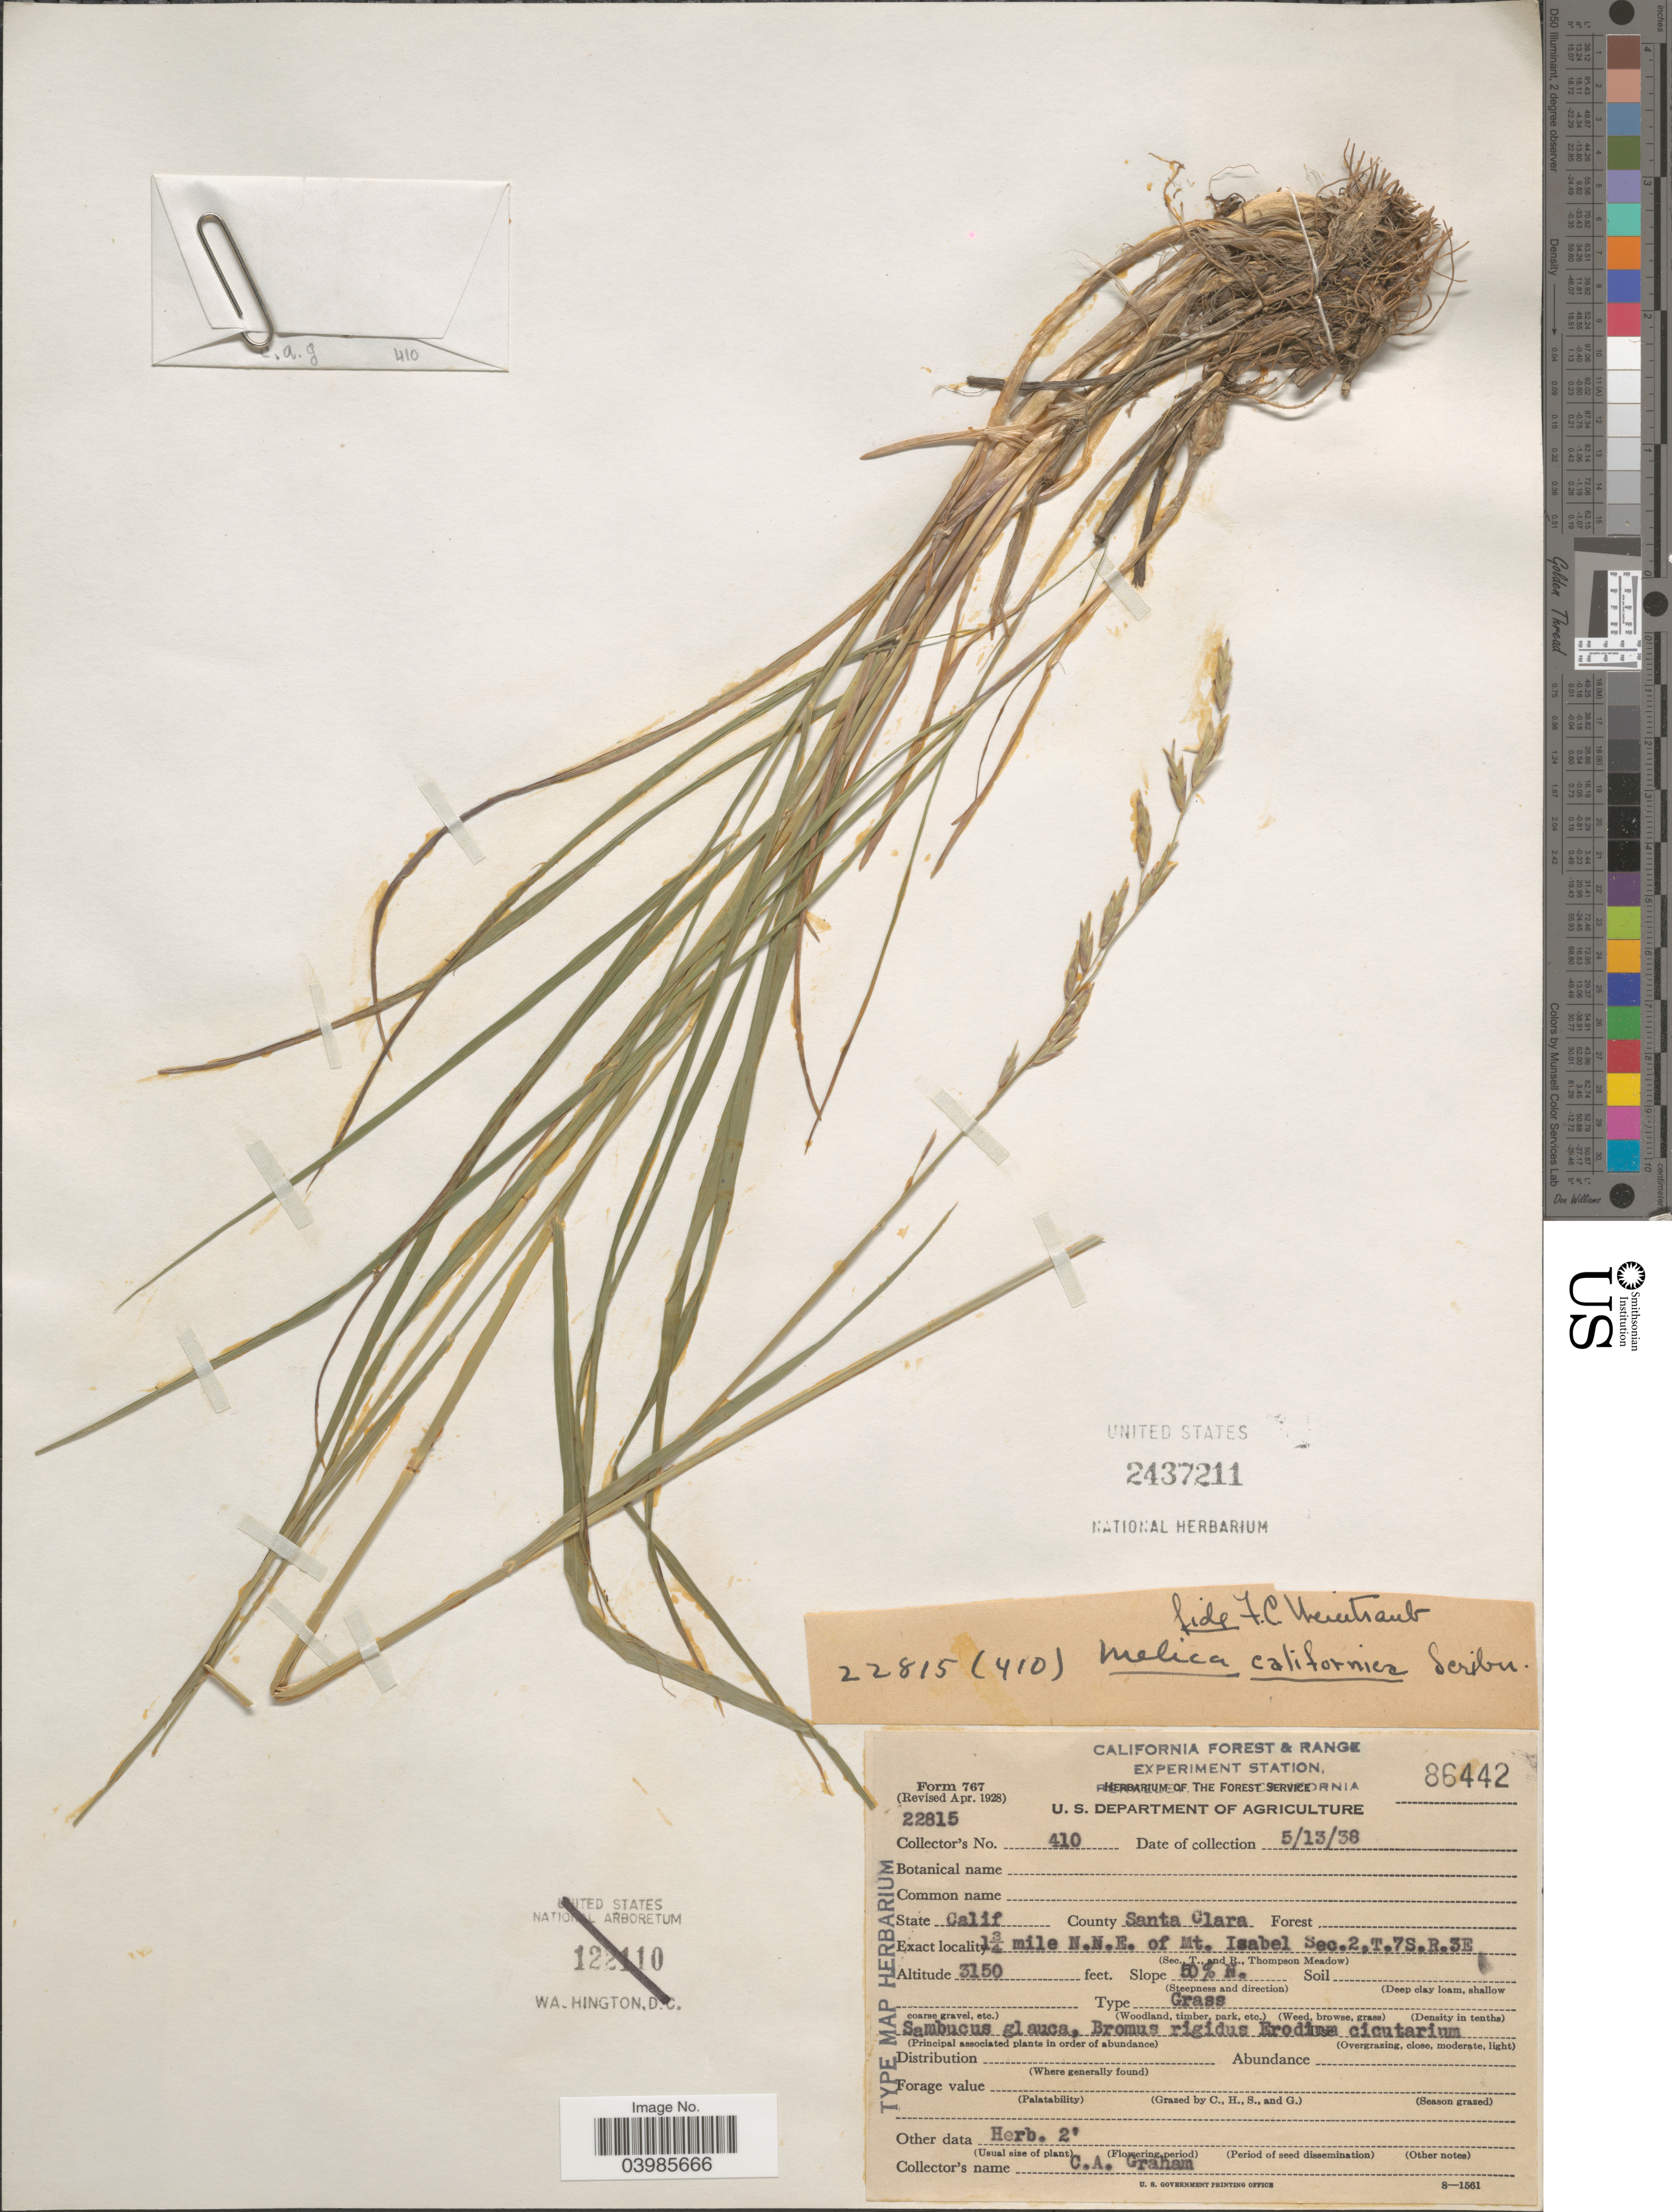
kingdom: Plantae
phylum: Tracheophyta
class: Liliopsida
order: Poales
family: Poaceae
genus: Melica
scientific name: Melica californica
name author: Scribn.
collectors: C. Graham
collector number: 410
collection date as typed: Transcribed d/m/y: 13/5/38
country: United States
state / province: California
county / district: Santa Clara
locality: County Santa Clara. 1¾ mile N.N.E. of Mt. Isabel Sec.2.T.7S.R.3E. Slope 50% N.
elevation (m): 960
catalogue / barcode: US 2437211